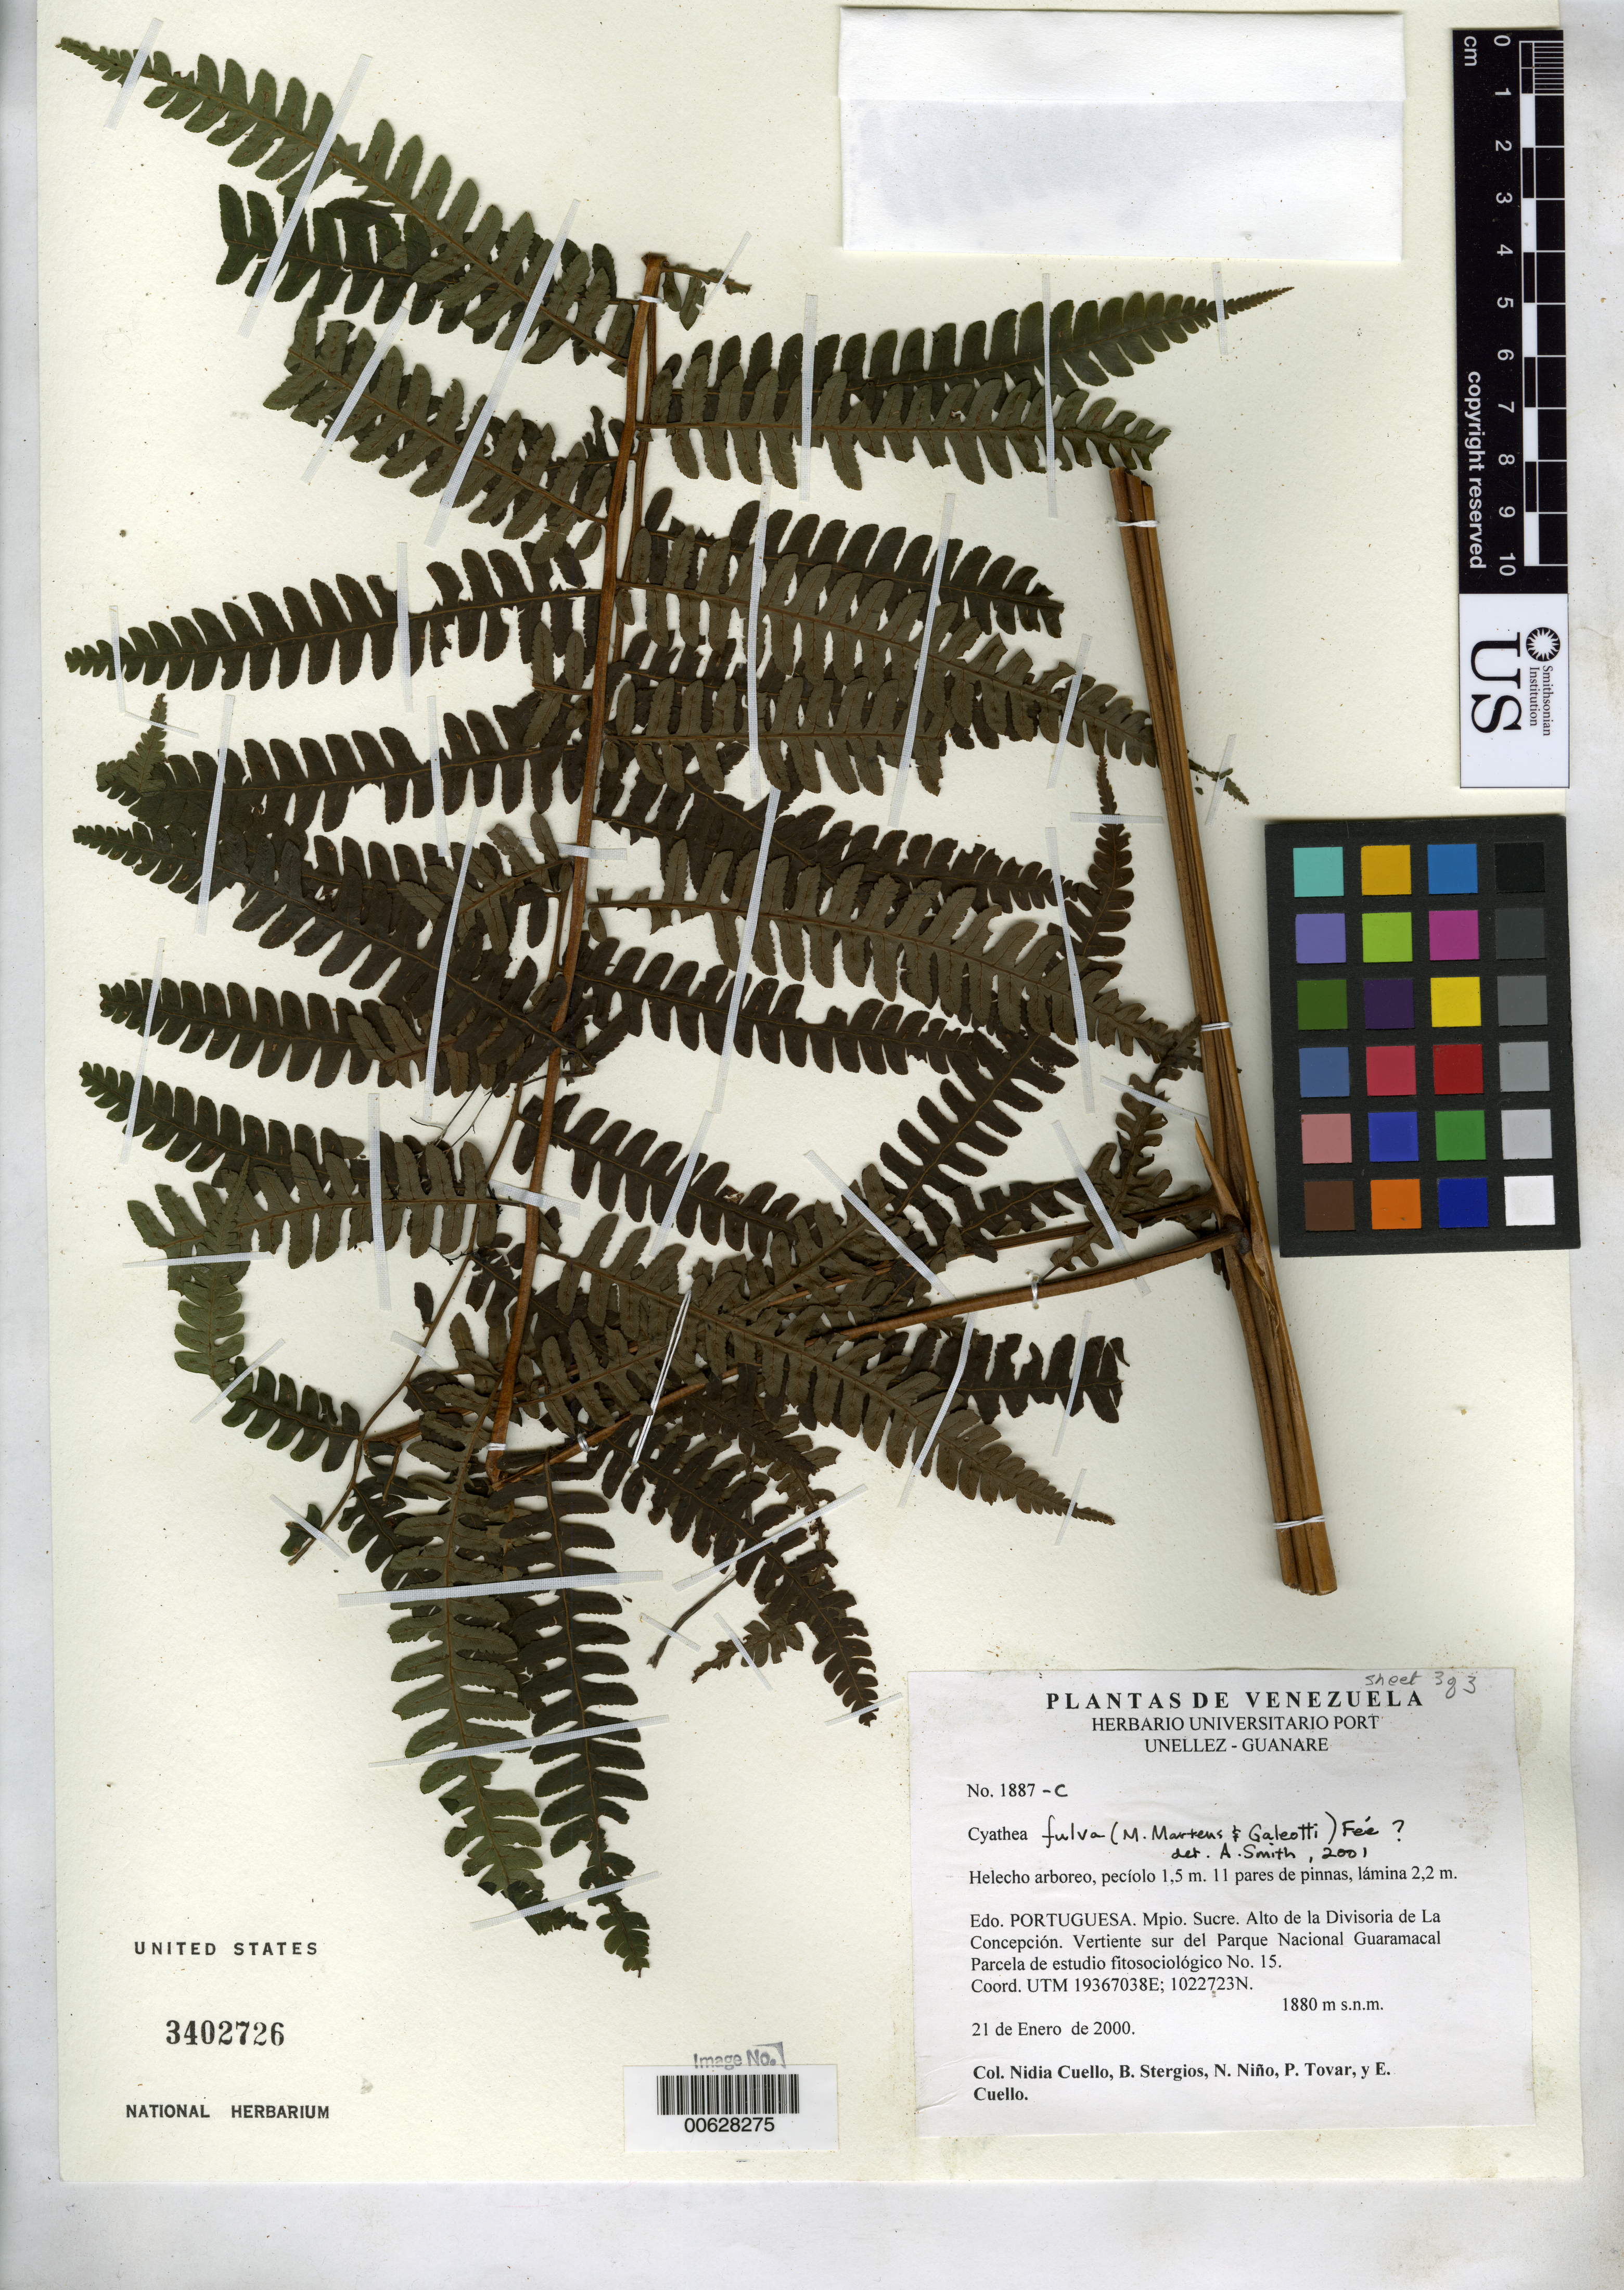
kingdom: Plantae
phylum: Tracheophyta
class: Polypodiopsida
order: Cyatheales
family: Cyatheaceae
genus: Cyathea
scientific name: Cyathea fulva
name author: (M. Martens & Galeotti) Fée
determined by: Smith, A.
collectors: N. L. Cuello, B. G. Stergios, S. M. Niño, P. Tovar & E. Cuello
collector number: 1887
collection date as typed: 21 Jan 2000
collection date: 2000-01-21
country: Venezuela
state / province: Portuguesa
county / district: Sucre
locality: Divisoria de La Concepción, vertiente S Parque Nacional Guaramacal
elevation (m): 1880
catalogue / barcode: US 3402726